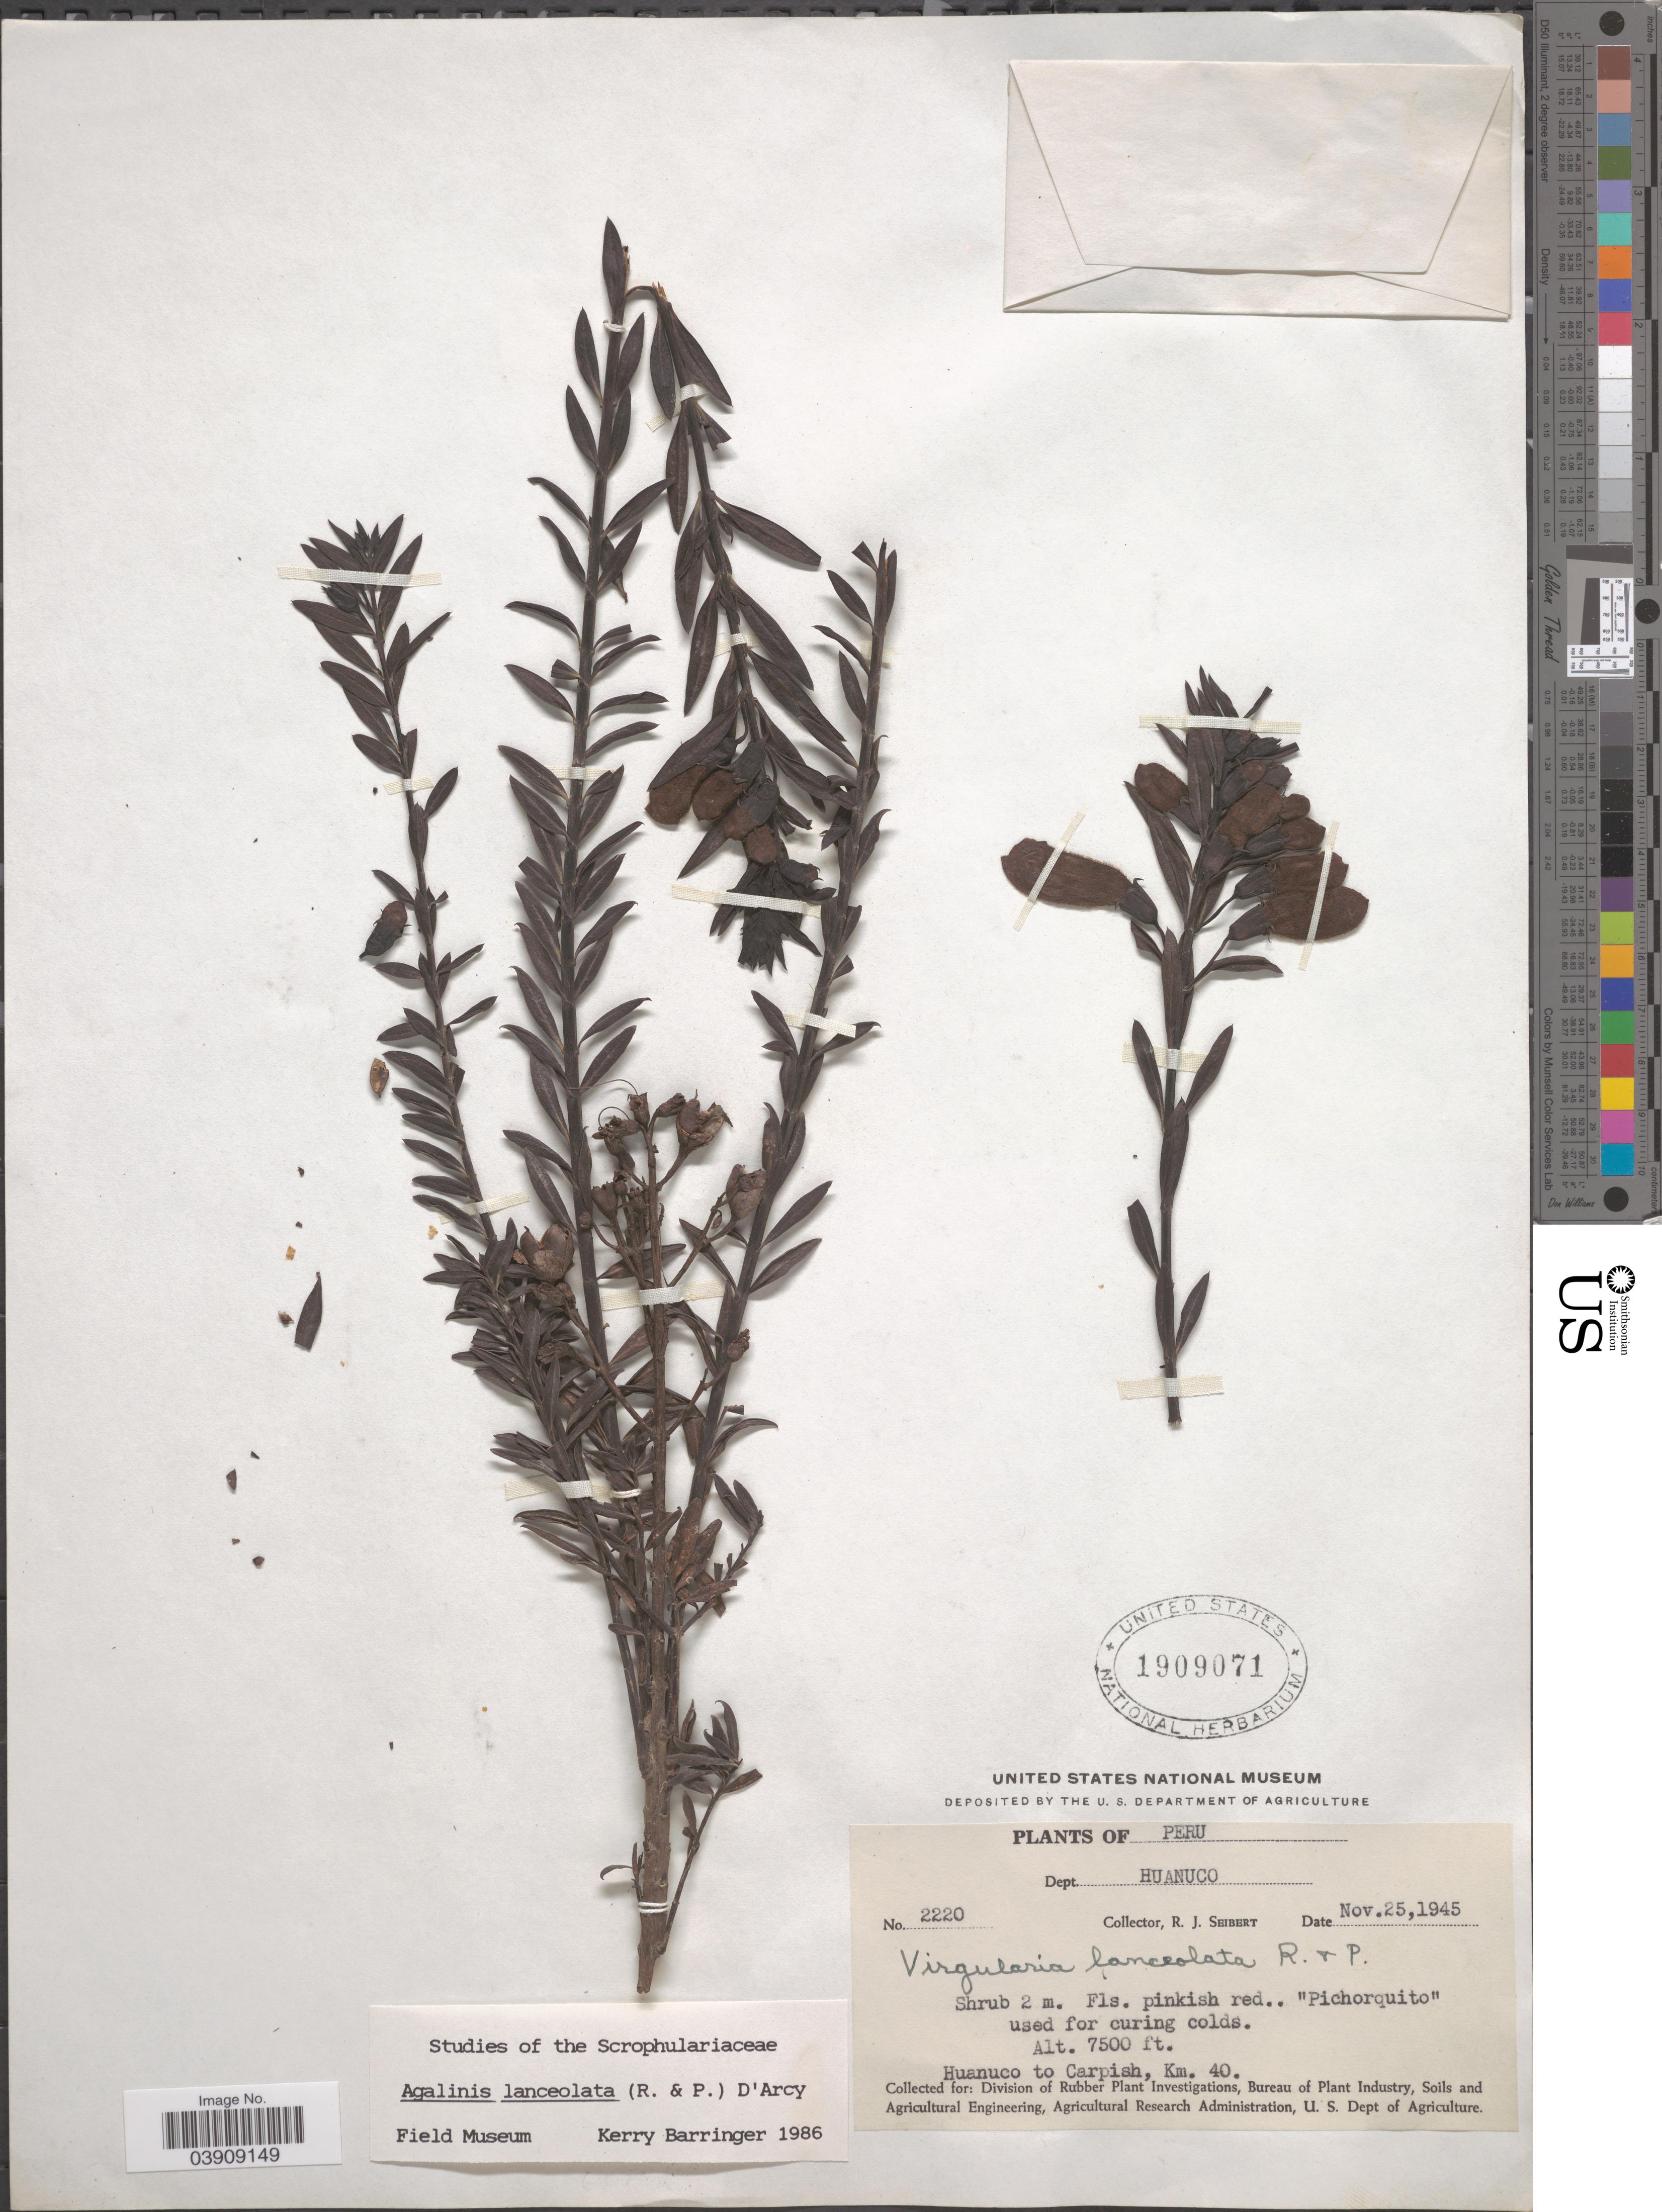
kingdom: Plantae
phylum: Tracheophyta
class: Magnoliopsida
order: Lamiales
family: Orobanchaceae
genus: Agalinis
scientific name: Agalinis lanceolata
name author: (Ruiz & Pav.) D'Arcy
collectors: R. J. Seibert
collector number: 2220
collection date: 1945-11-25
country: Peru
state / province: Huánuco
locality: Dept. Huanuco. Huanuco to Carpish, Km. 40.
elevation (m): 2286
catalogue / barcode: US 1909071